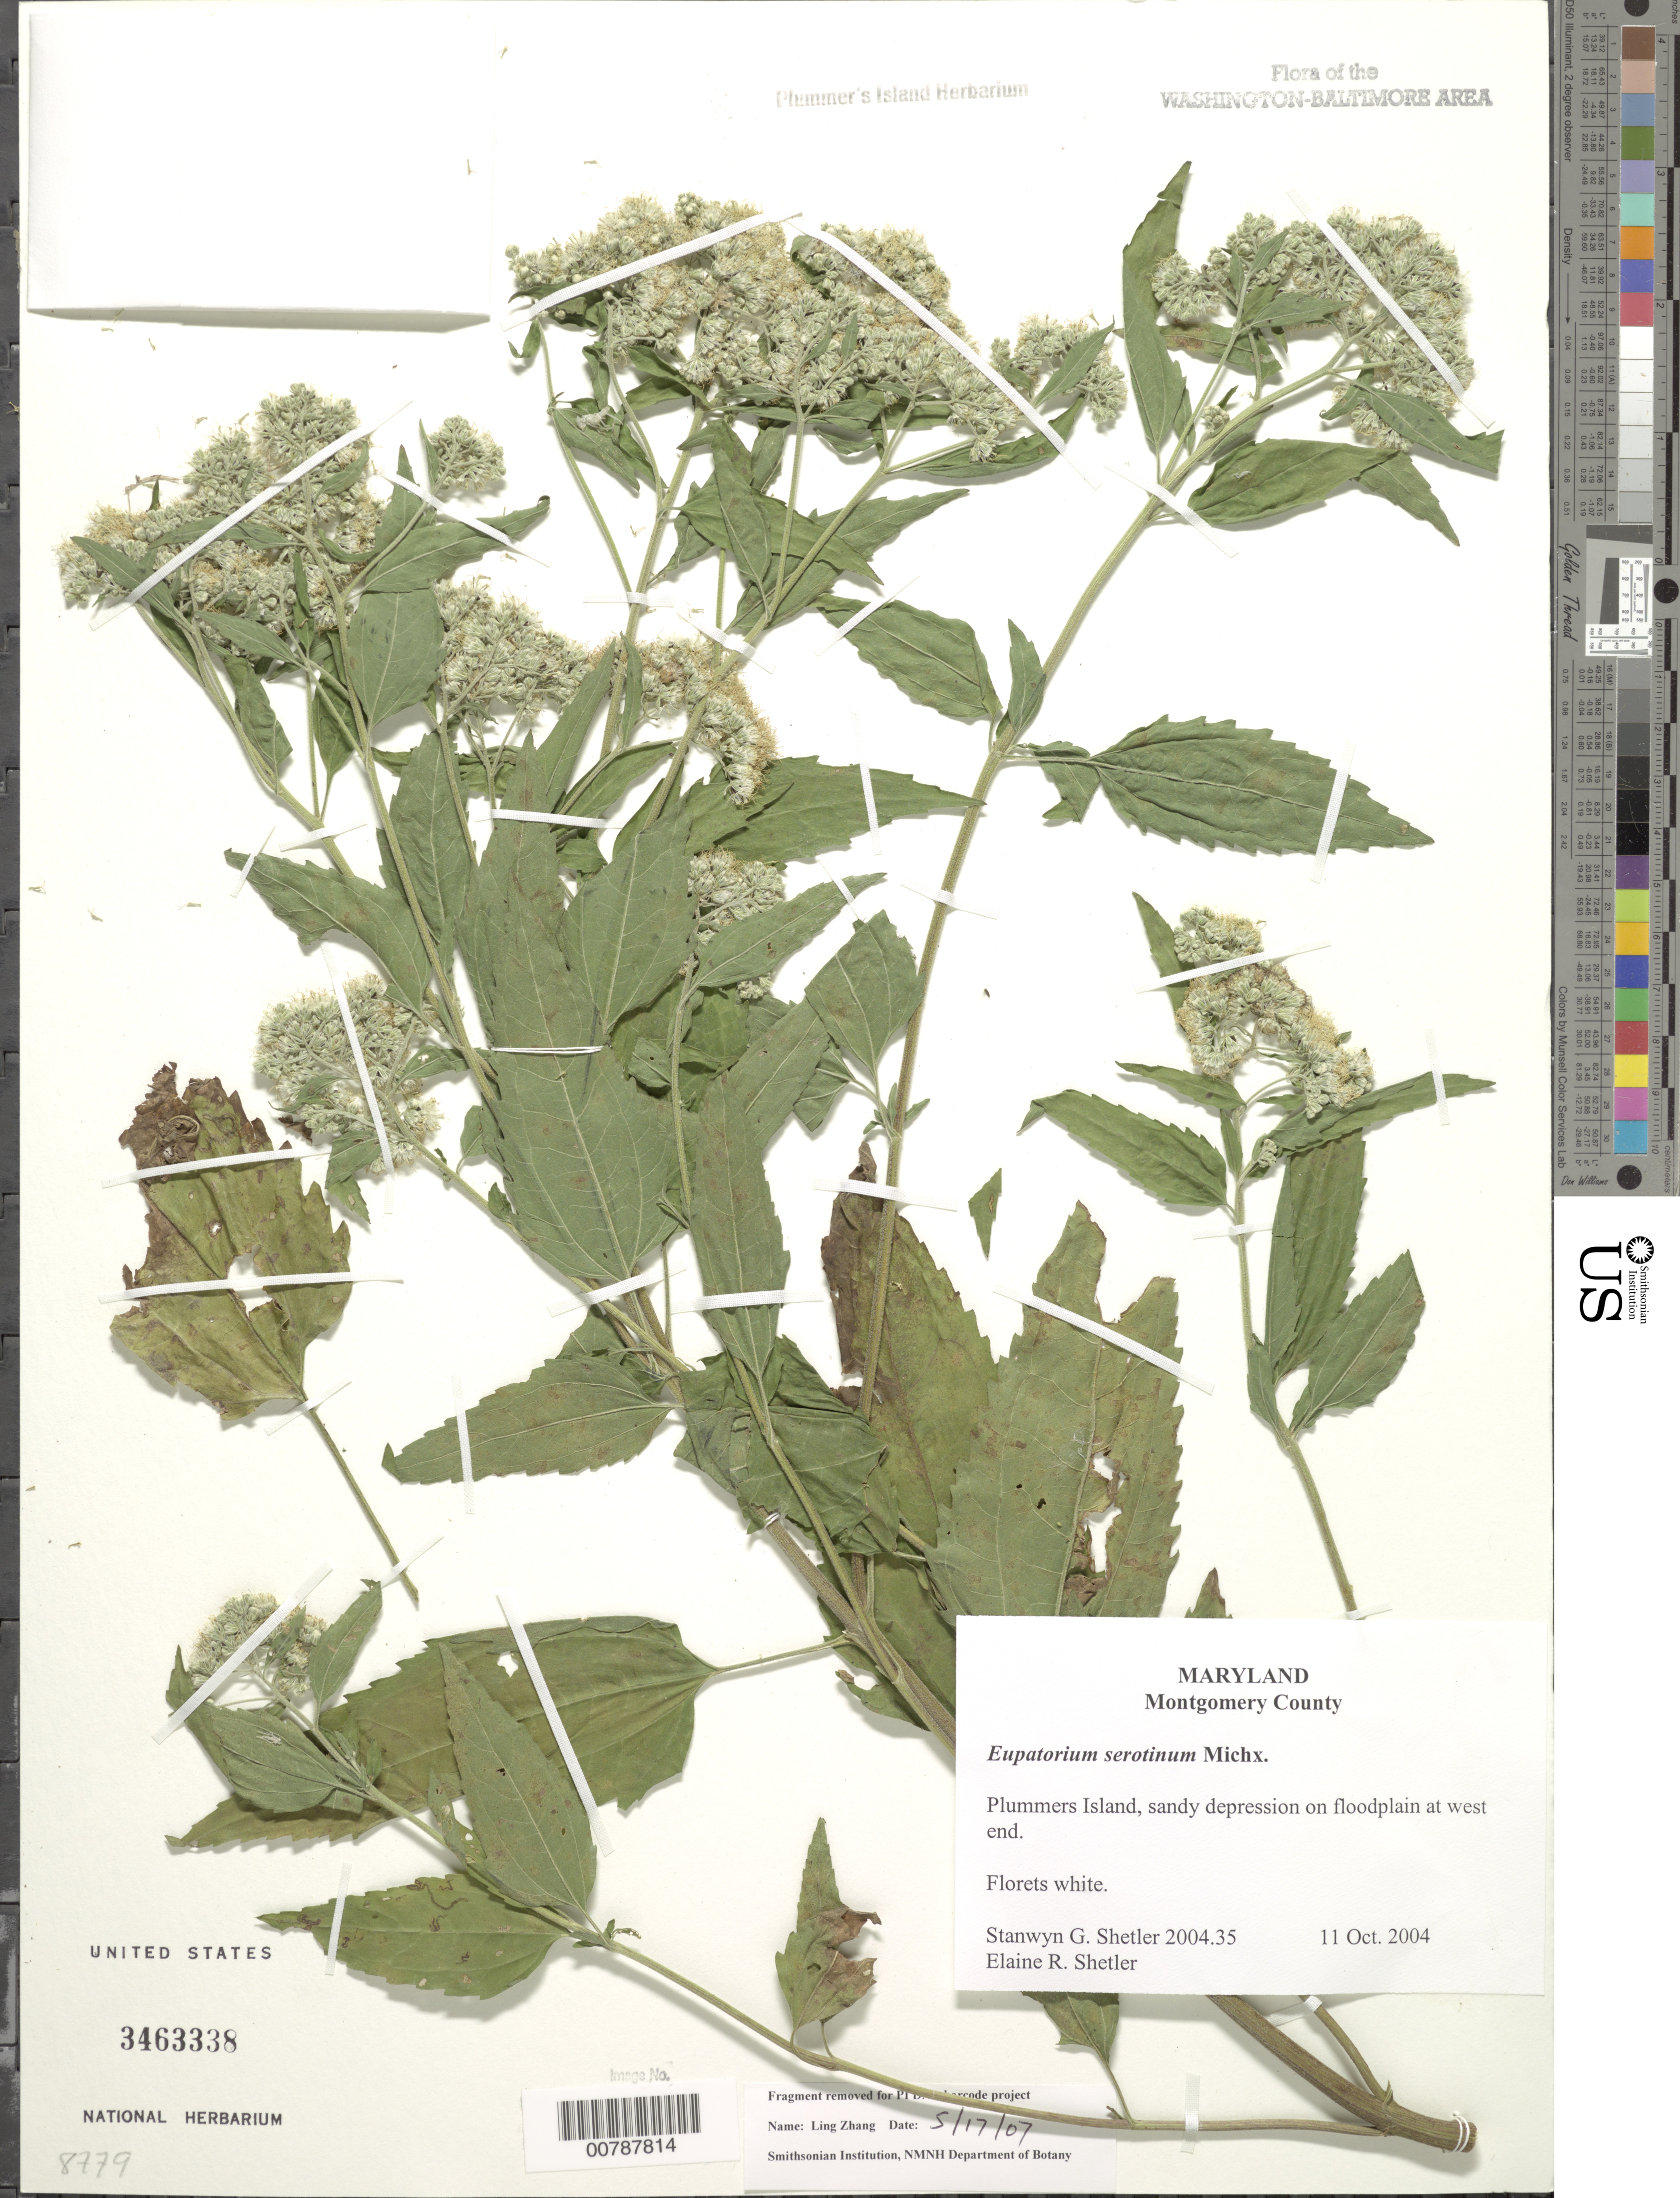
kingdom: Plantae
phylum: Tracheophyta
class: Magnoliopsida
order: Asterales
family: Asteraceae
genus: Eupatorium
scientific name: Eupatorium serotinum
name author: Michx.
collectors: S. Shetler & E. R. Shetler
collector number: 2004.35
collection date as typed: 11 Oct 2004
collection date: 2004-10-11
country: United States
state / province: Maryland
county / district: Montgomery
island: Plummers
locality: Plummers Island, sandy depression on floodplain at west end.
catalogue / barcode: US 3463338